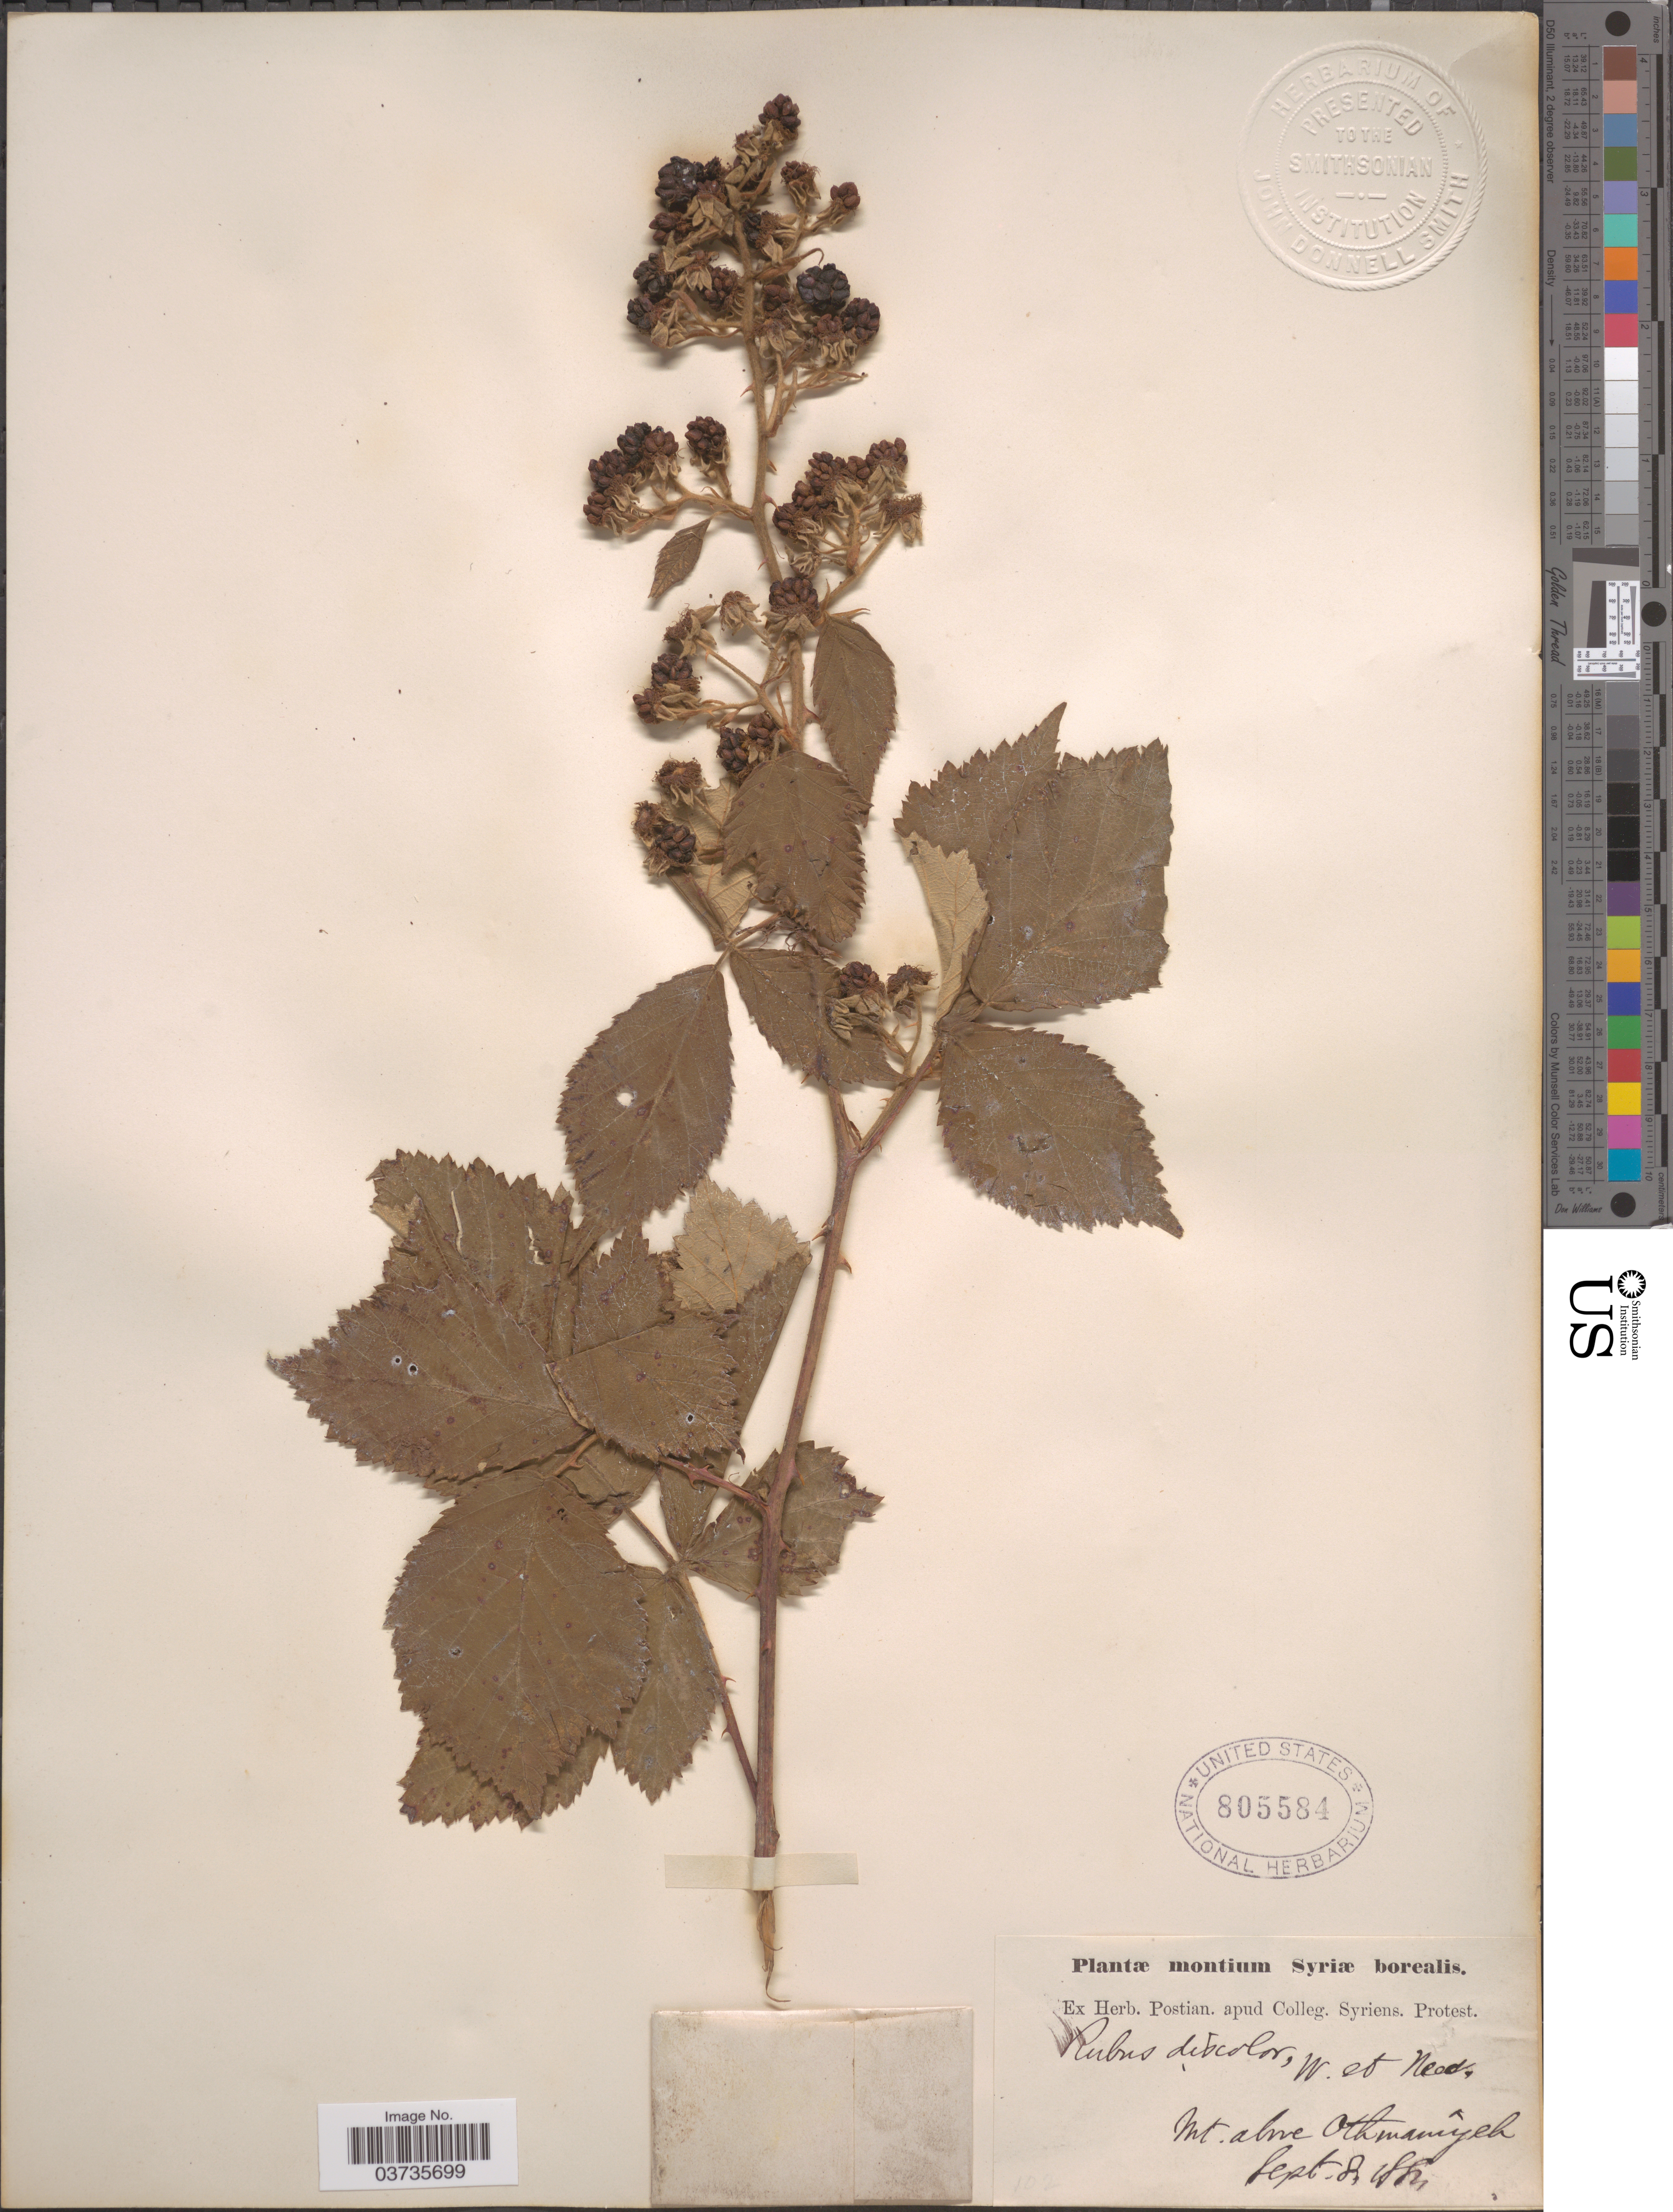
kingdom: Plantae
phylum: Tracheophyta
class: Magnoliopsida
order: Rosales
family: Rosaceae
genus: Rubus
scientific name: Rubus discolor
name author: Weihe & Nees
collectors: ex herb. Postian. apud Colleg. Syriens. Protest. USE "Fannie P. A. Shepard" (10308853) AS PRIMARY COLLECTOR INSTEAD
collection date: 1884-09-08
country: Syria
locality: Montium Syriæ borealis. Mt. above Othmûniyeh.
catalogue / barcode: US 805584